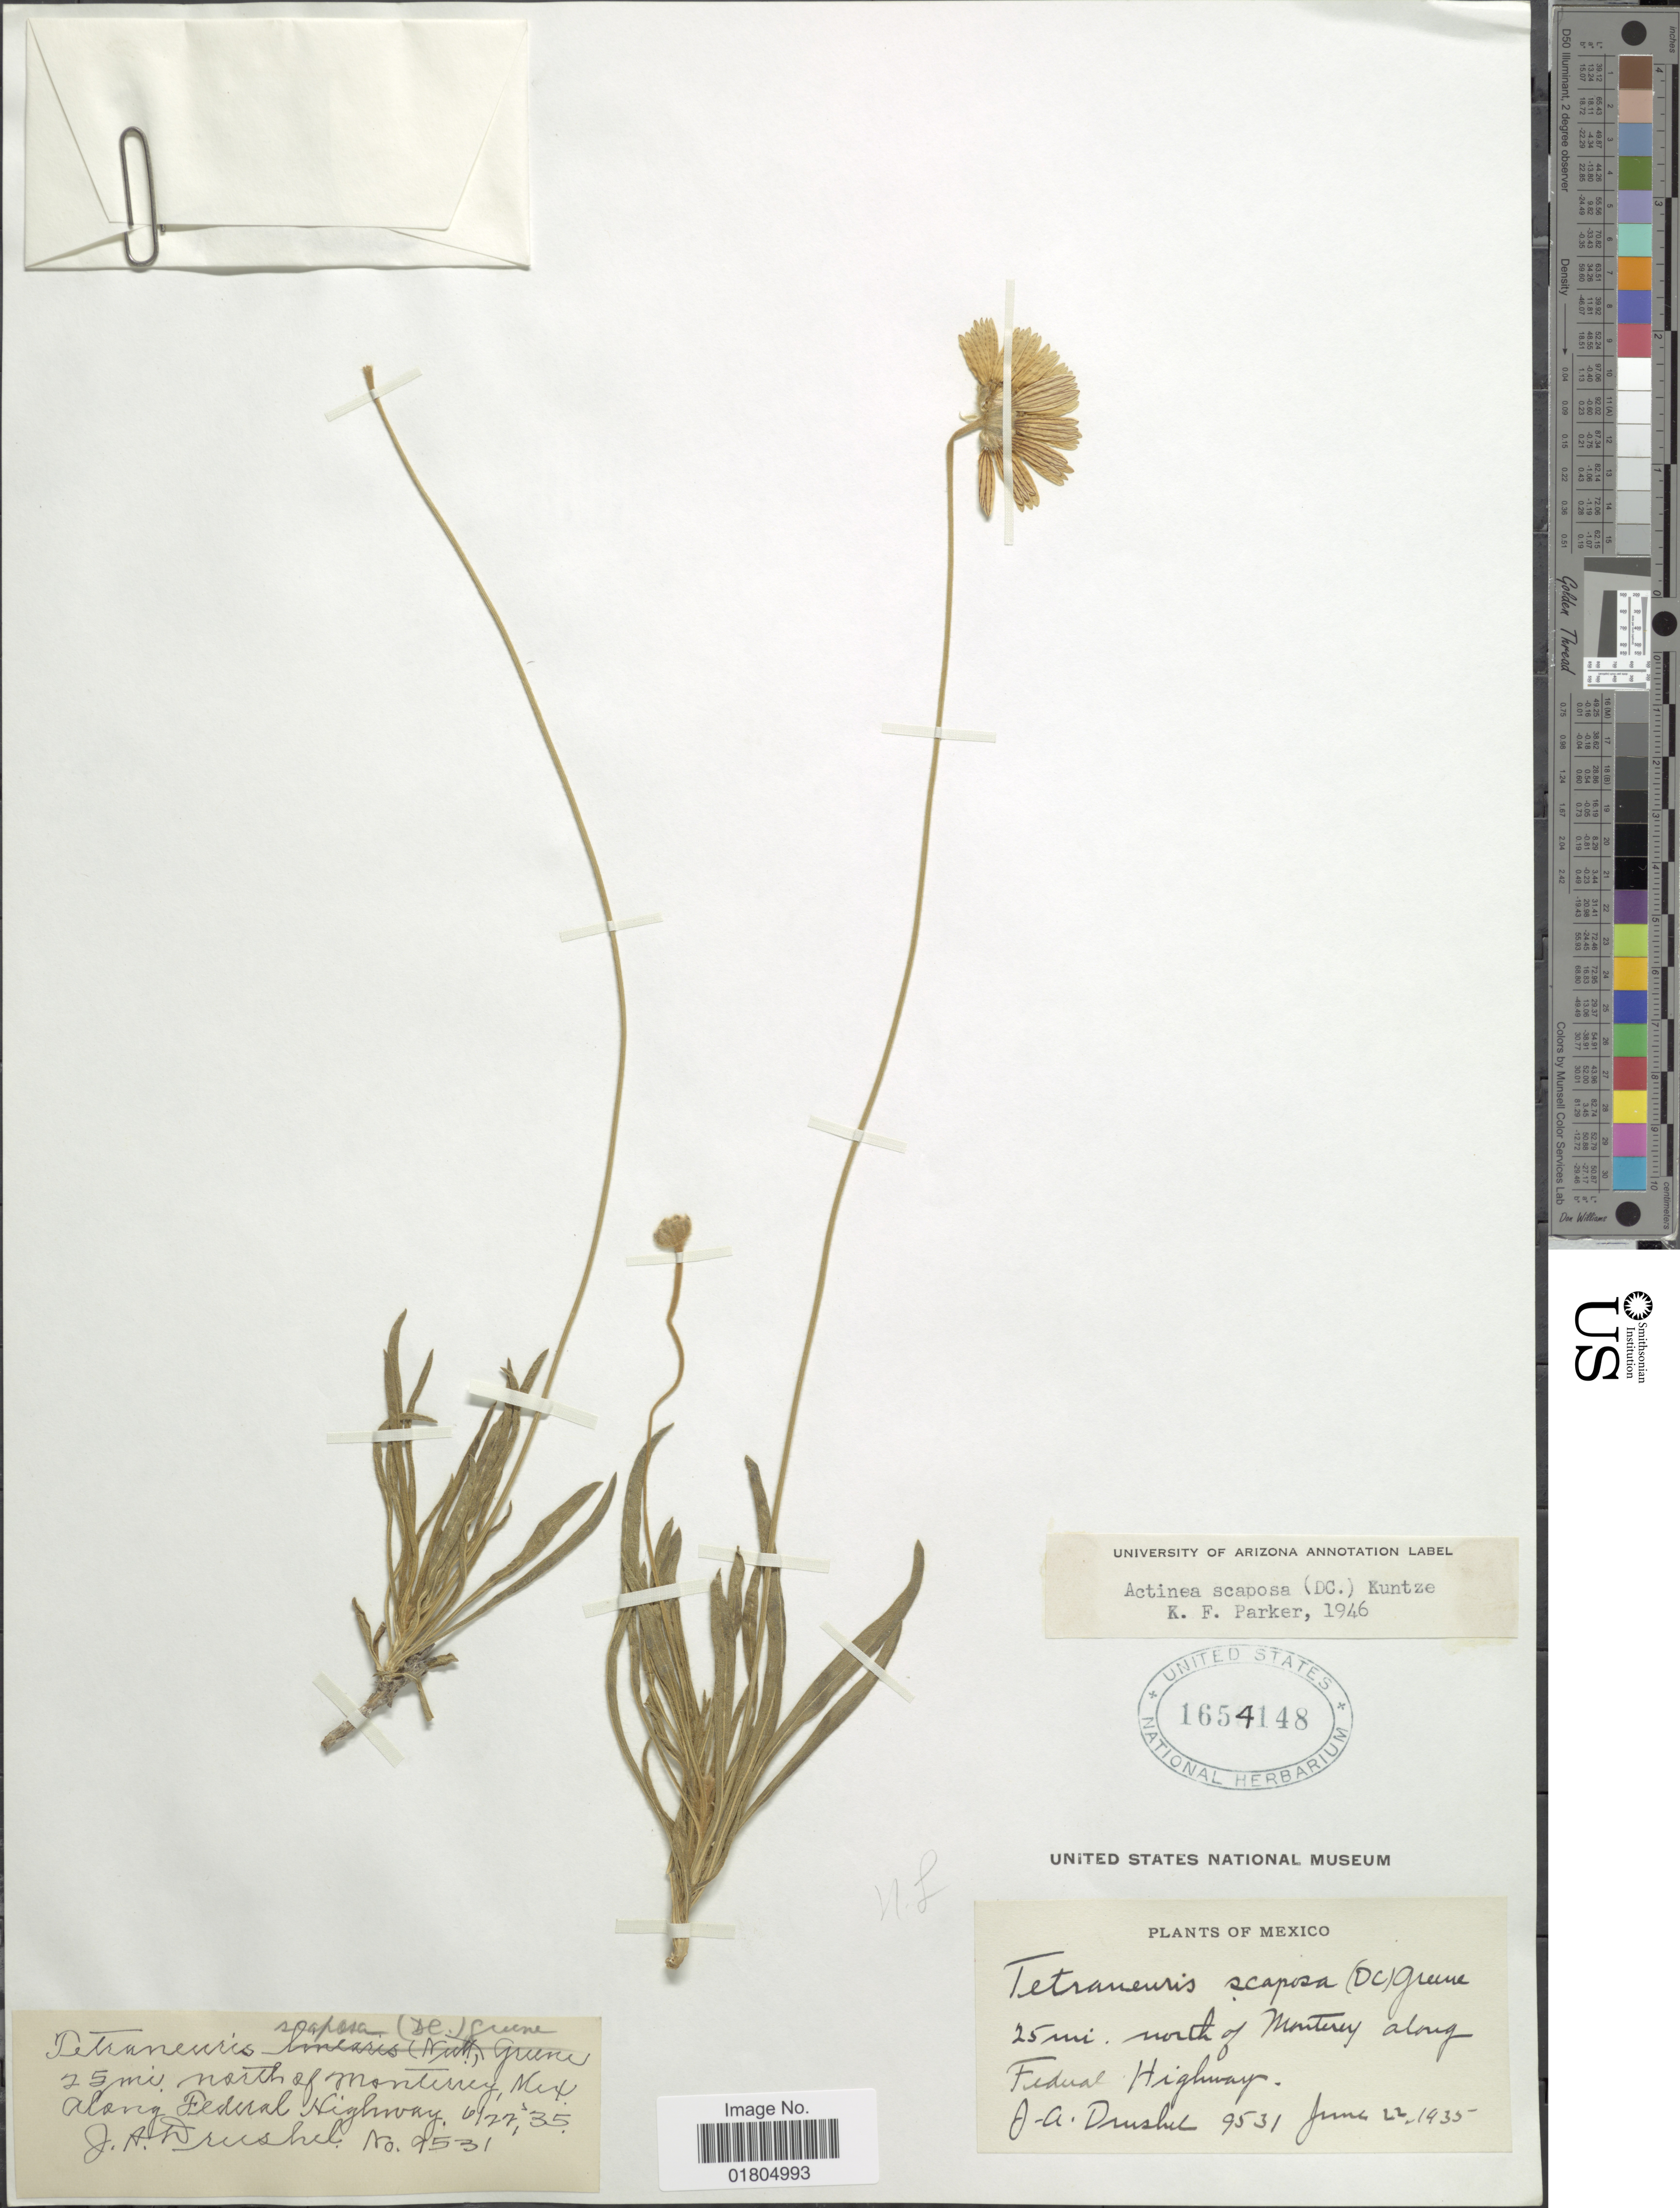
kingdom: Plantae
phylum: Tracheophyta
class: Magnoliopsida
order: Asterales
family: Asteraceae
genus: Hymenoxys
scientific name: Hymenoxys scaposa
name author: (DC.) K.F. Parker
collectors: J. A. Drushel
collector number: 9531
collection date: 1935-06-22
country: Mexico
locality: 25 mi. north of Monterey along Federal Highway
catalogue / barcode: US 1654148